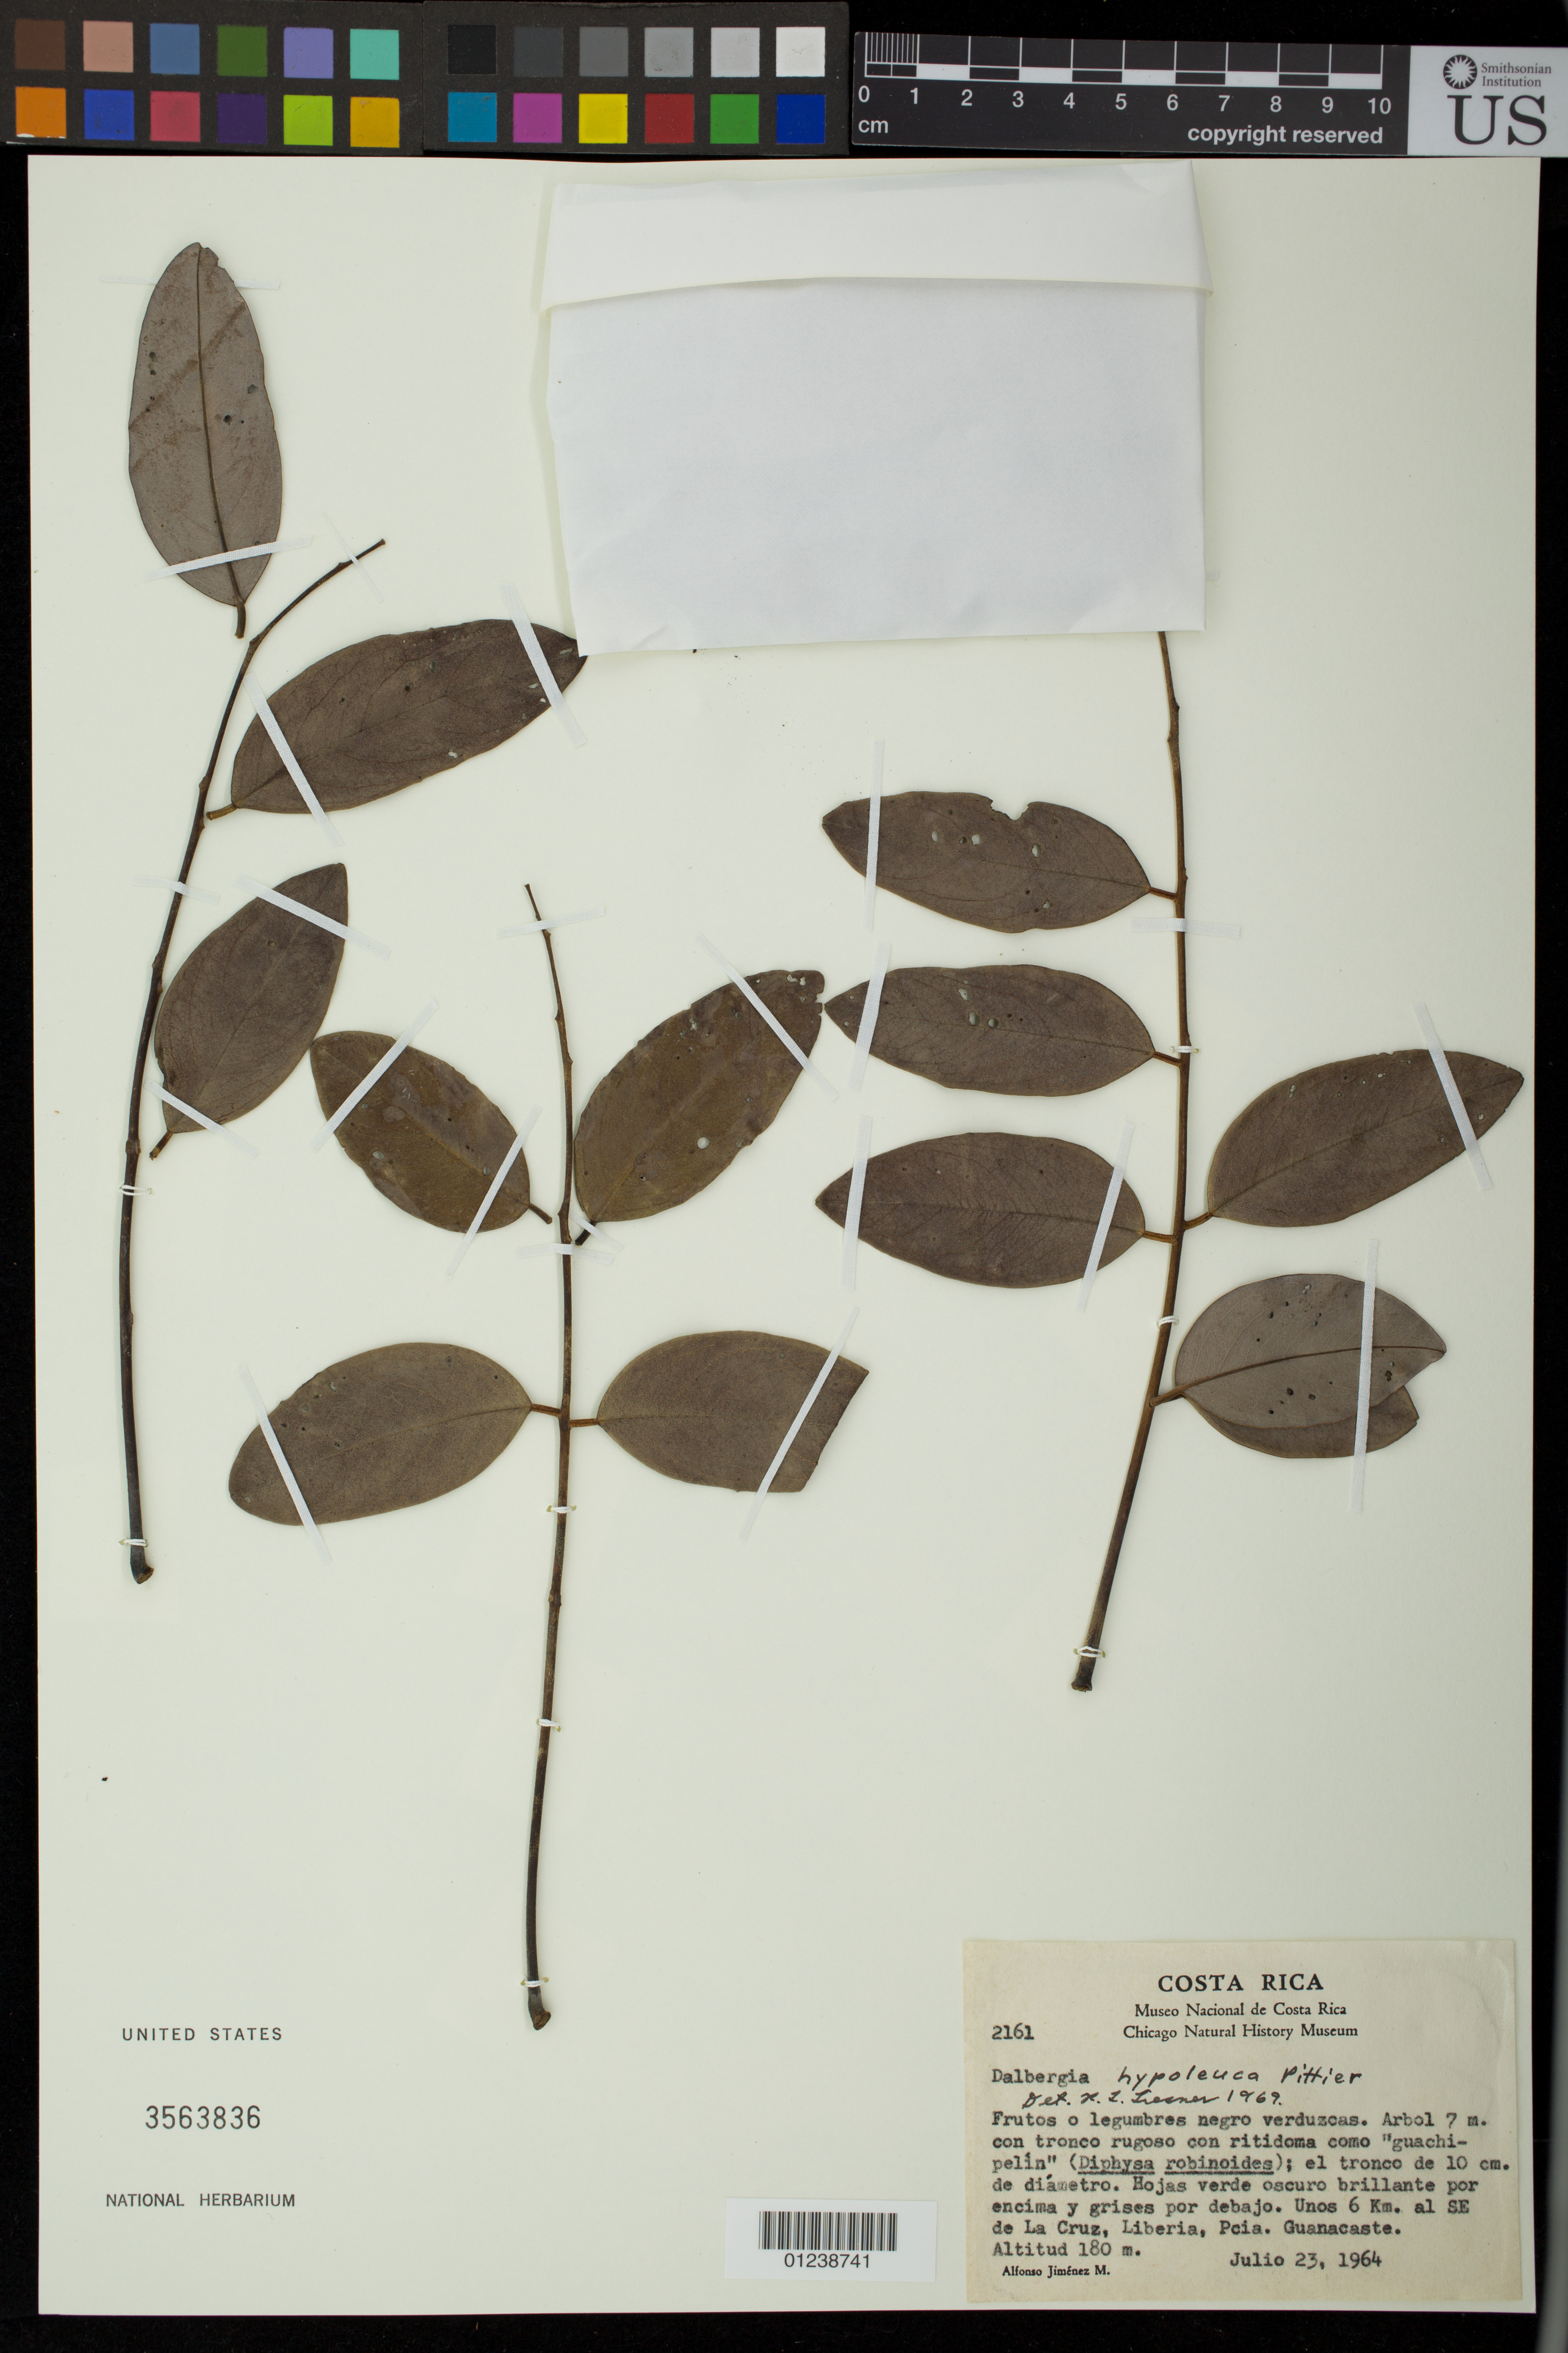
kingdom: Plantae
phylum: Tracheophyta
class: Magnoliopsida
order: Fabales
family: Fabaceae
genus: Dalbergia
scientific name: Dalbergia retusa var. hypoleuca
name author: (Pittier) Rudd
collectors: A. Jiménez M.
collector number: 2161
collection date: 1964-07-23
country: Costa Rica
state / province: Guanacaste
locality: Unos 6 Km. al SE de La Cruz, Liberia, Peia.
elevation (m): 180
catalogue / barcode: US 3563836